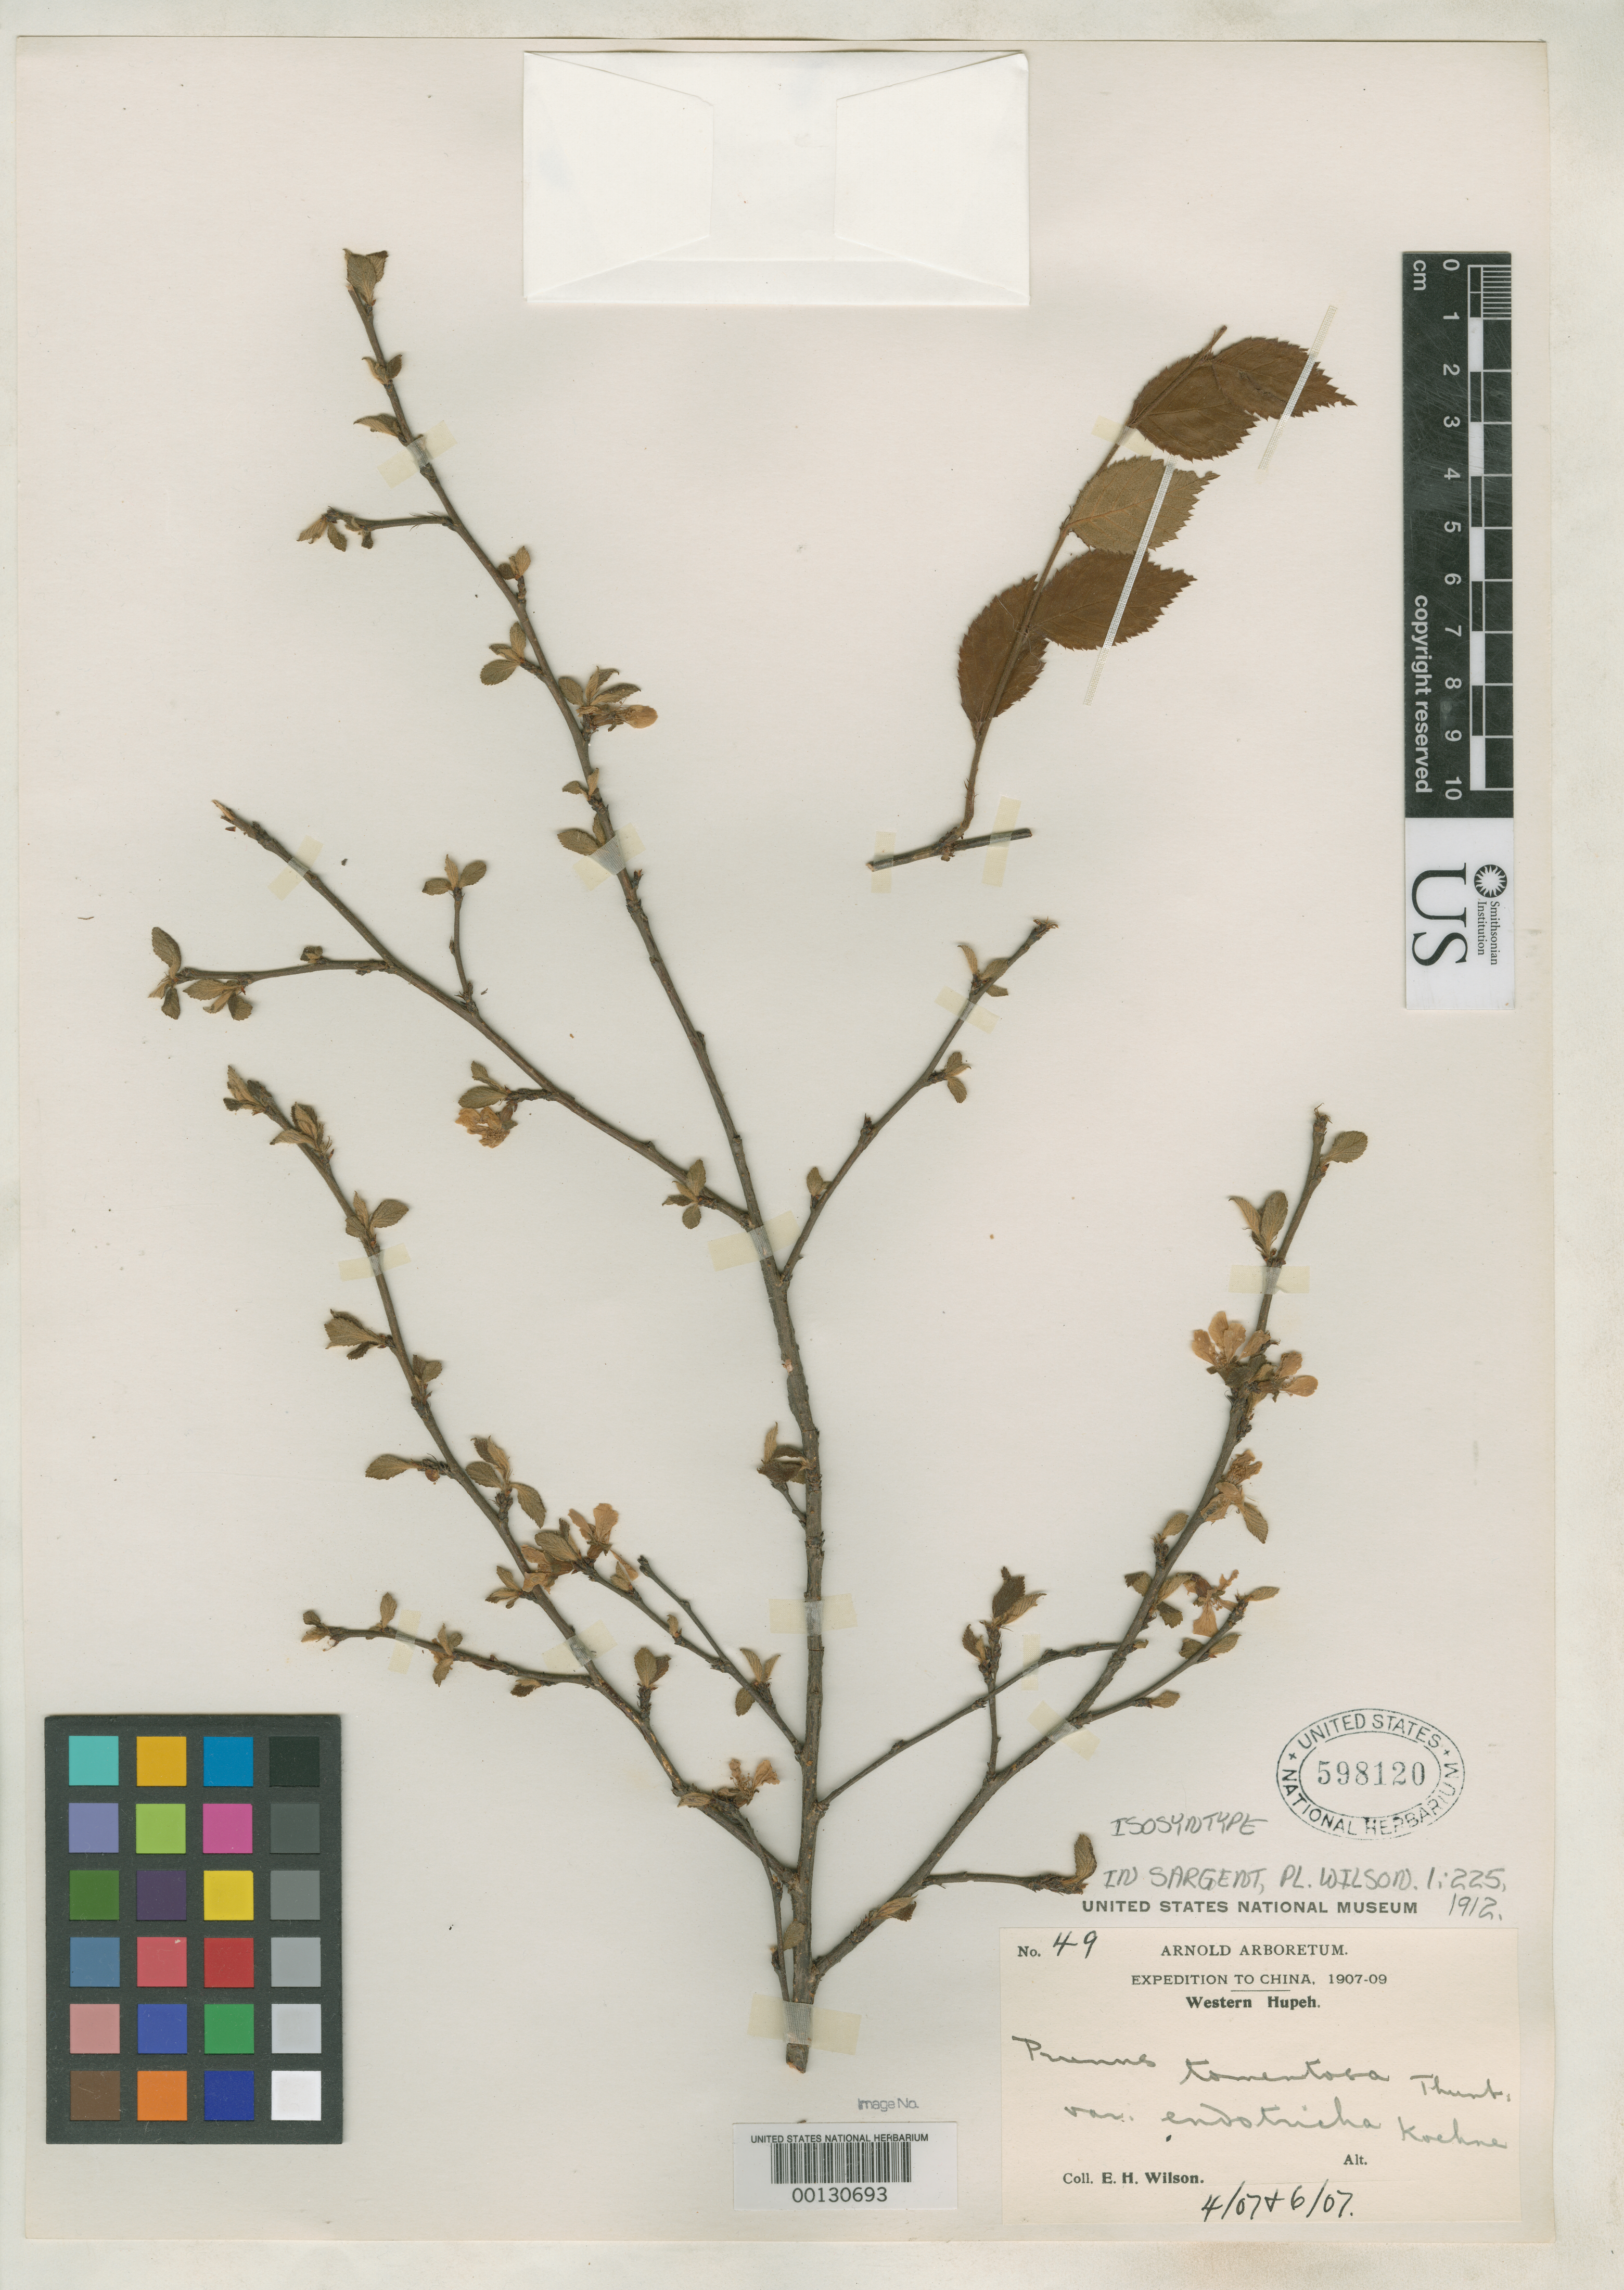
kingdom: Plantae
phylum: Tracheophyta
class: Magnoliopsida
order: Rosales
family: Rosaceae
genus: Prunus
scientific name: Prunus tomentosa var. endotricha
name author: Koehne in Sarg.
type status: Isosyntype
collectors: E. H. Wilson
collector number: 49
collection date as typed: Apr 1907 and -- Jun 1907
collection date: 1907-04,1907-06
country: China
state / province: Hubei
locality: Hsing-shan Hsien.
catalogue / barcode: US 598120